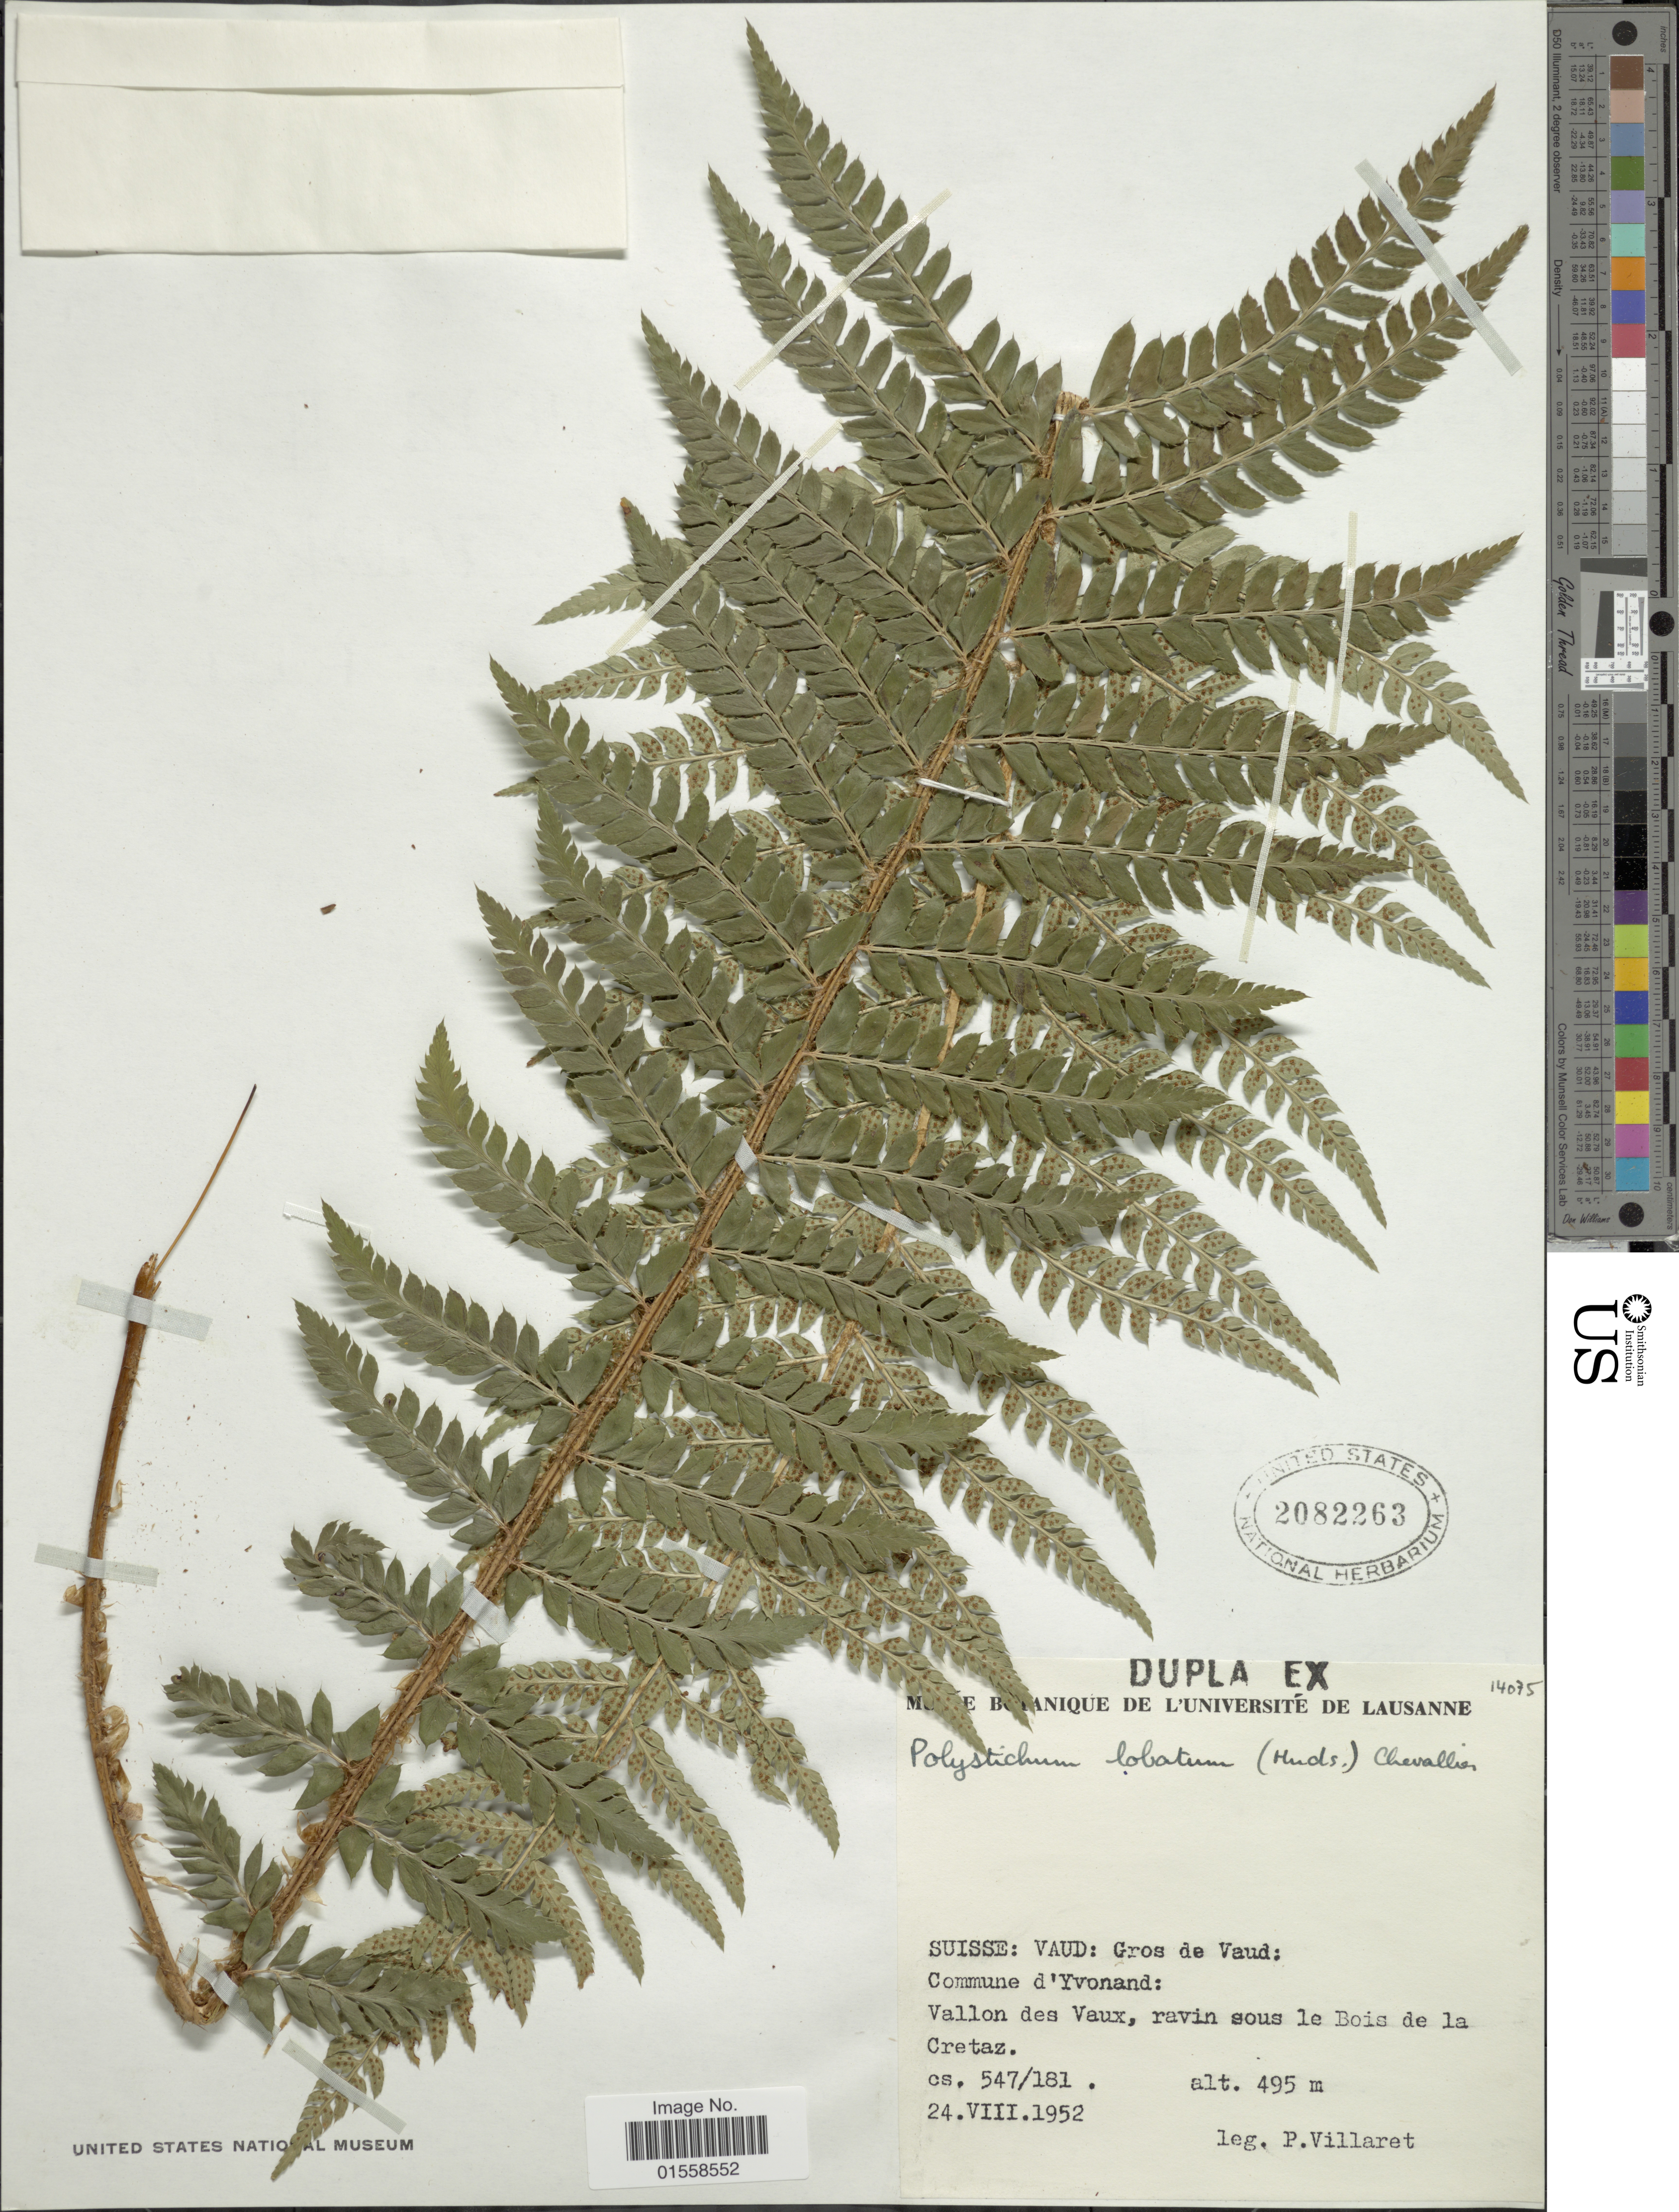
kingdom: Plantae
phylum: Tracheophyta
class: Polypodiopsida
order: Polypodiales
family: Dryopteridaceae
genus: Polystichum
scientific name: Polystichum aculeatum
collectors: P. Villaret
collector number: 547/181?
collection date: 1952-08-24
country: Liechtenstein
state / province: Vaduz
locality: Suisse: vaud: Gros de Vaud, Commune d'Yvonand: Vallon des Vaux , ravin sous le Bois de l Cretaz.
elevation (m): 495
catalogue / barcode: US 2082263